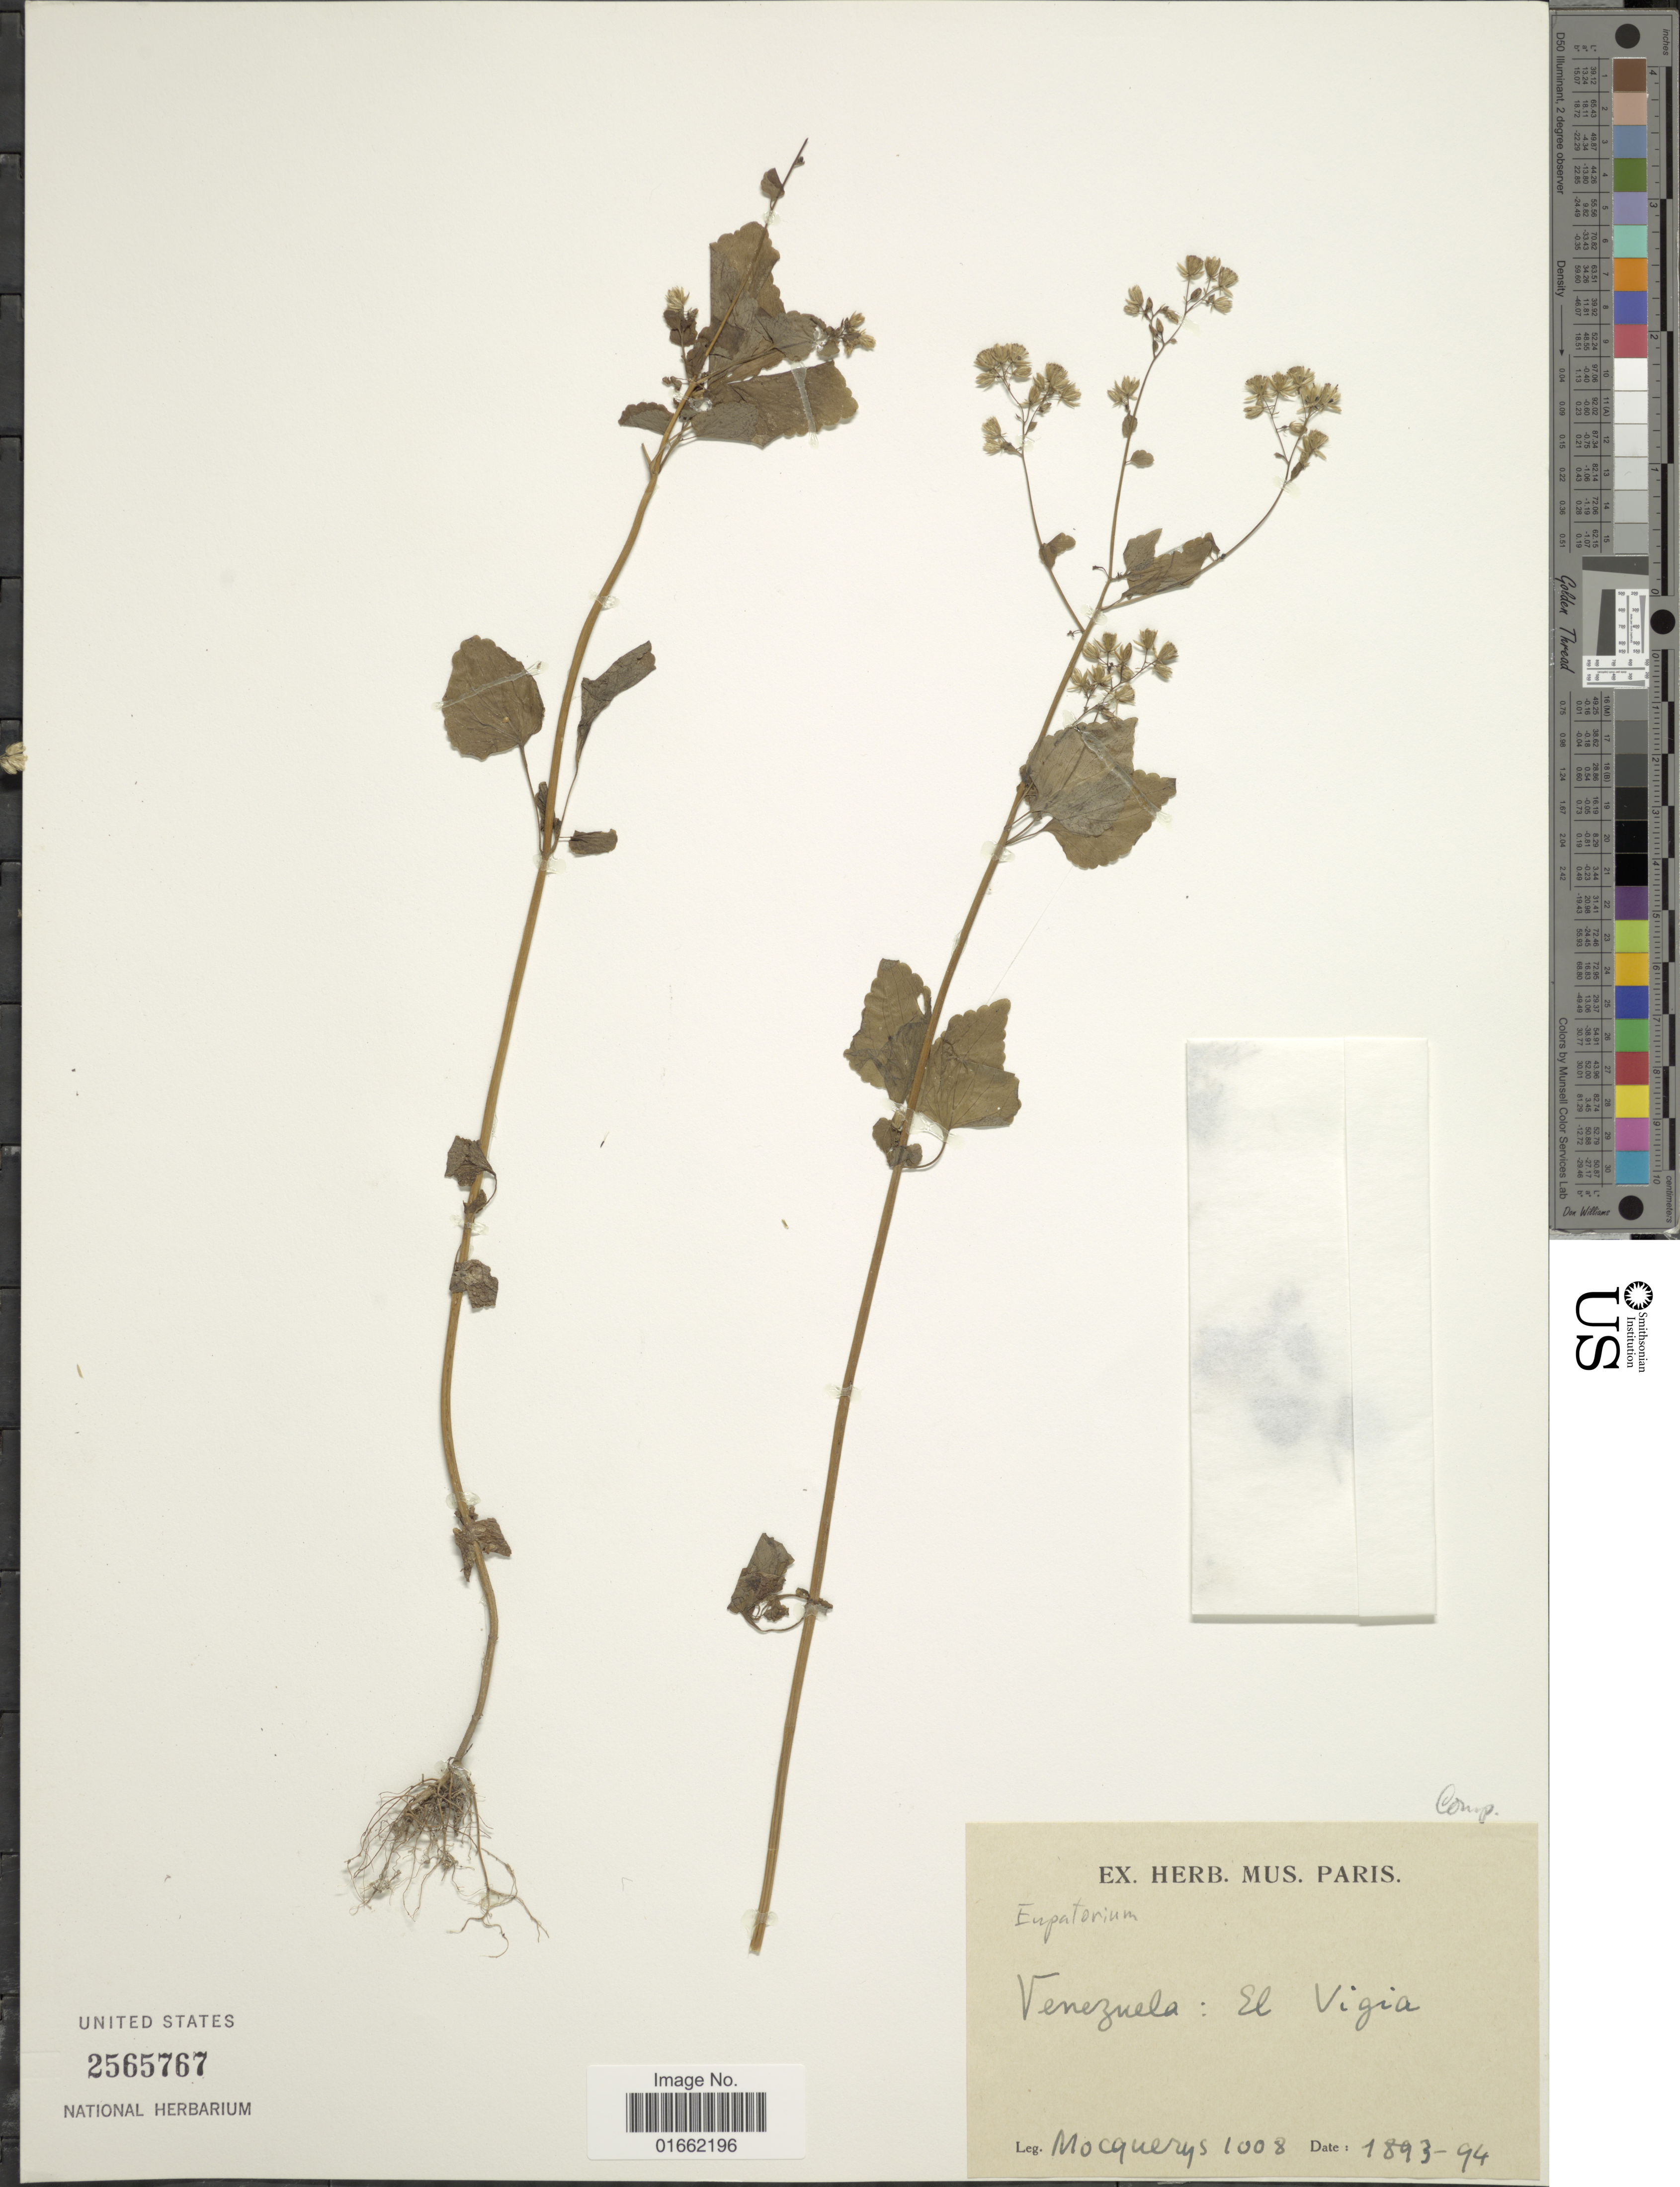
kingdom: Plantae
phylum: Tracheophyta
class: Magnoliopsida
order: Asterales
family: Asteraceae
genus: Fleischmannia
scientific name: Fleischmannia microstemon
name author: (Cass.) R.M. King & H. Rob.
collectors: A. Mocquerys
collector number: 1008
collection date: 1893/1894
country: Venezuela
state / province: Mérida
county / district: Alberto Adriani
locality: El Vigía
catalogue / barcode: US 2565767